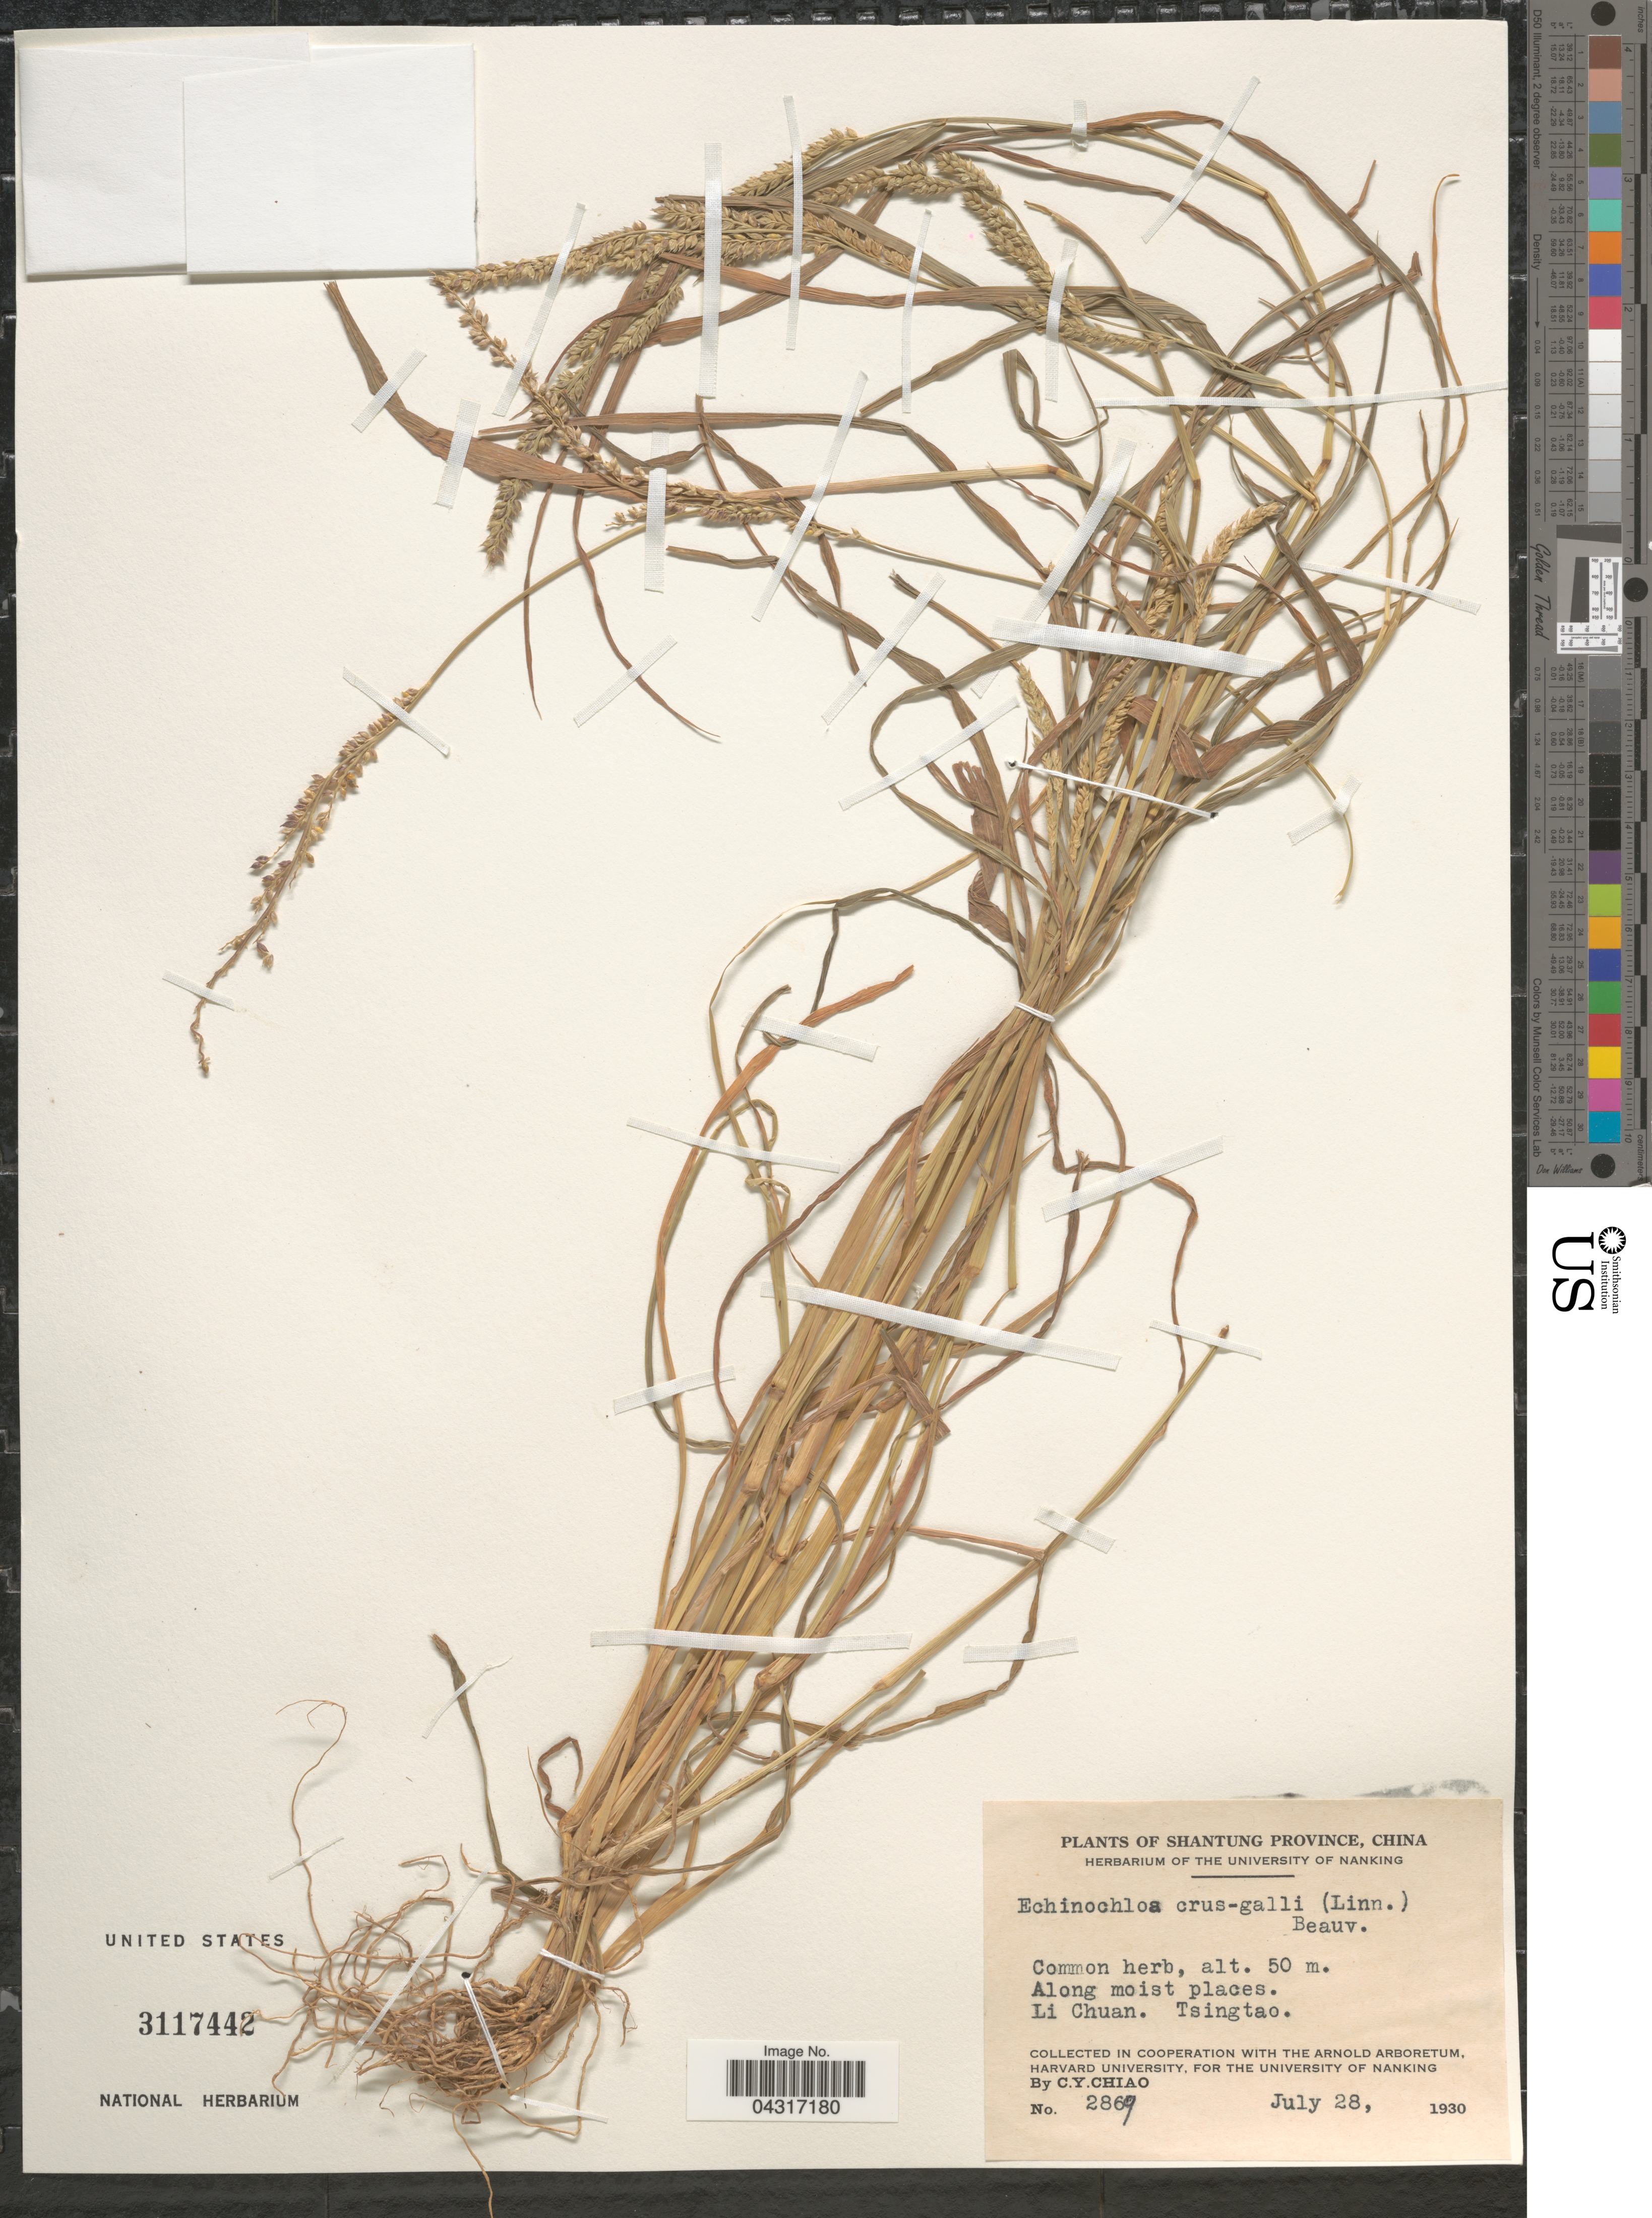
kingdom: Plantae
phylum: Tracheophyta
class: Liliopsida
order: Poales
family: Poaceae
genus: Echinochloa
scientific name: Echinochloa crus-galli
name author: (L.) P. Beauv.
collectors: C. Y. Chiao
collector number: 2869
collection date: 1930-07-28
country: China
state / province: Shandong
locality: Shantung Province. Li Chuan. Tsingtao.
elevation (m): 50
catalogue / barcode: US 3117442